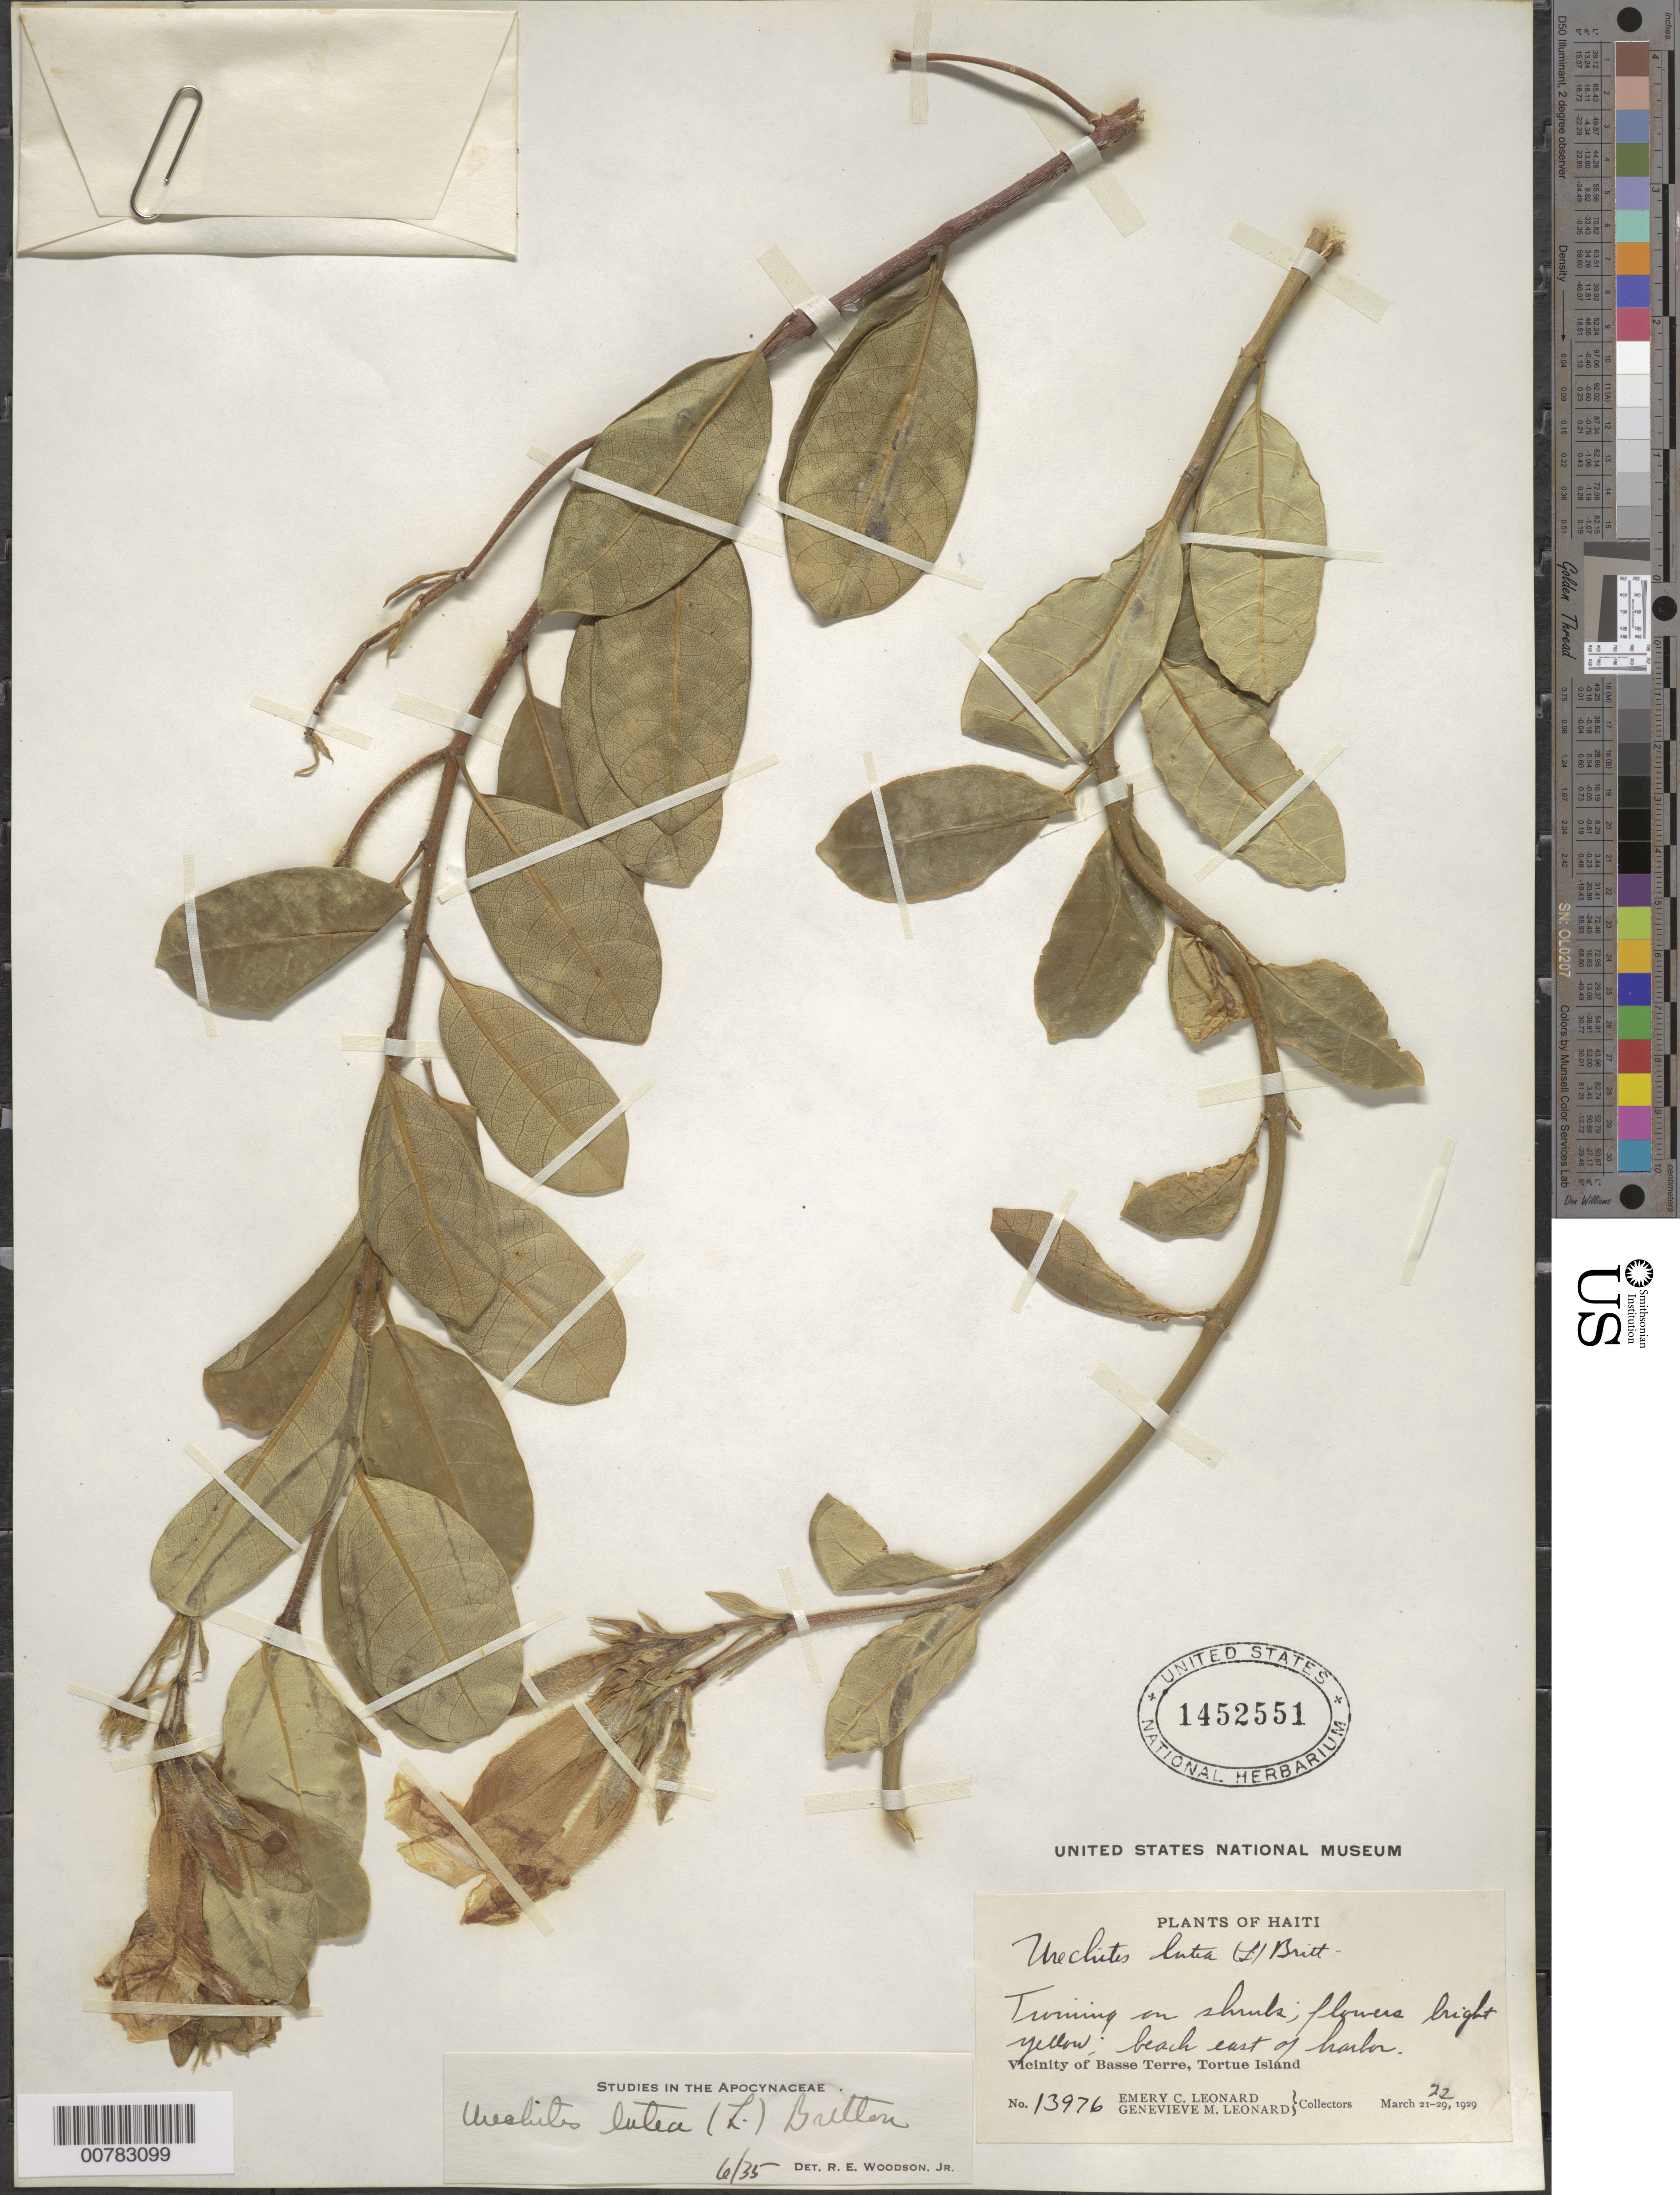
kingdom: Plantae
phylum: Tracheophyta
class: Magnoliopsida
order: Gentianales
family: Apocynaceae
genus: Pentalinon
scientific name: Pentalinon luteum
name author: (L.) B.F. Hansen & Wunderlin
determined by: Woodson, R. E., Jr.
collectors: E. C. Leonard & G. M. Leonard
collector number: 13976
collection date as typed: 22 Mar 1929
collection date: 1929-03-22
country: Haiti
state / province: Nord-Óuest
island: Île de la Tortue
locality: Tortue Island, vicinity of Basse Terre, east of harbor.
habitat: Beach.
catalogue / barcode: US 1452551